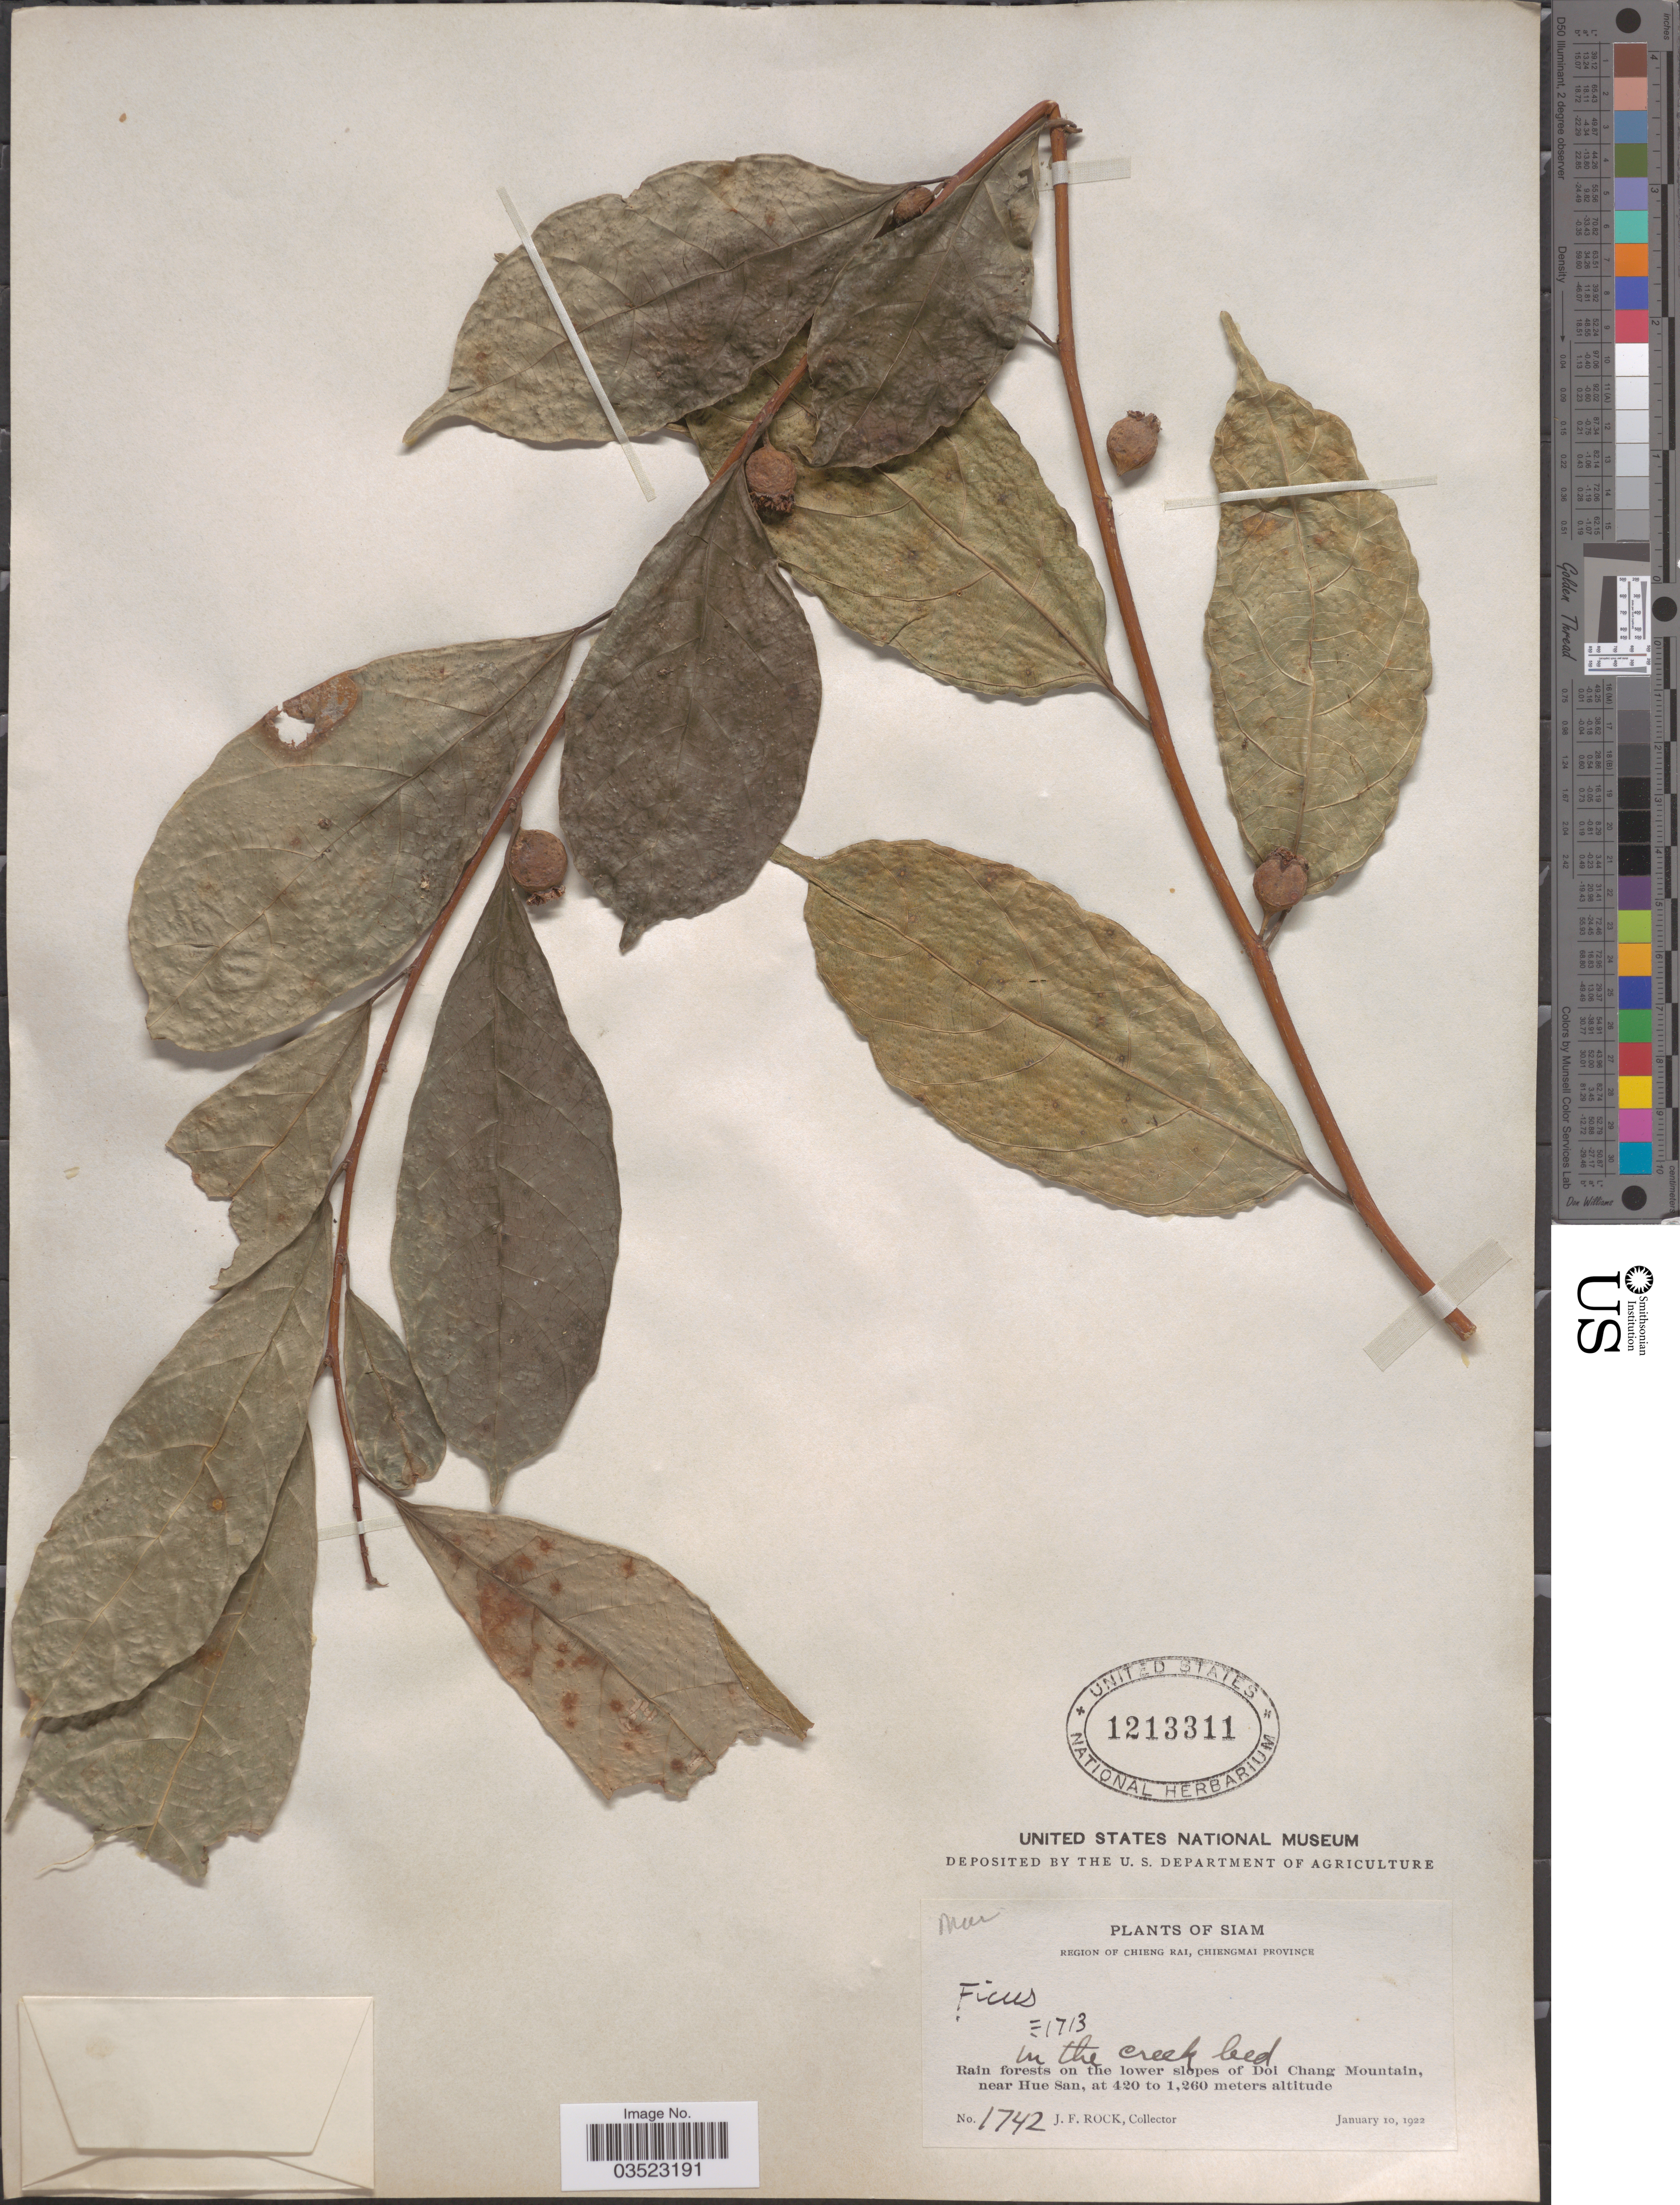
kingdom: Plantae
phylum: Tracheophyta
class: Magnoliopsida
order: Rosales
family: Moraceae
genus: Ficus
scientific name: Ficus sp.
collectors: J. Rock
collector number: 1742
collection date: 1922-01-10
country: Thailand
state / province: Chiang Mai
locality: Siam. Region of Chieng Rai, Chiengmai Province. Rain forests on the lower slopes of Doi Chang Mountain, near Hue San.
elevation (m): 420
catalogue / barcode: US 1213311